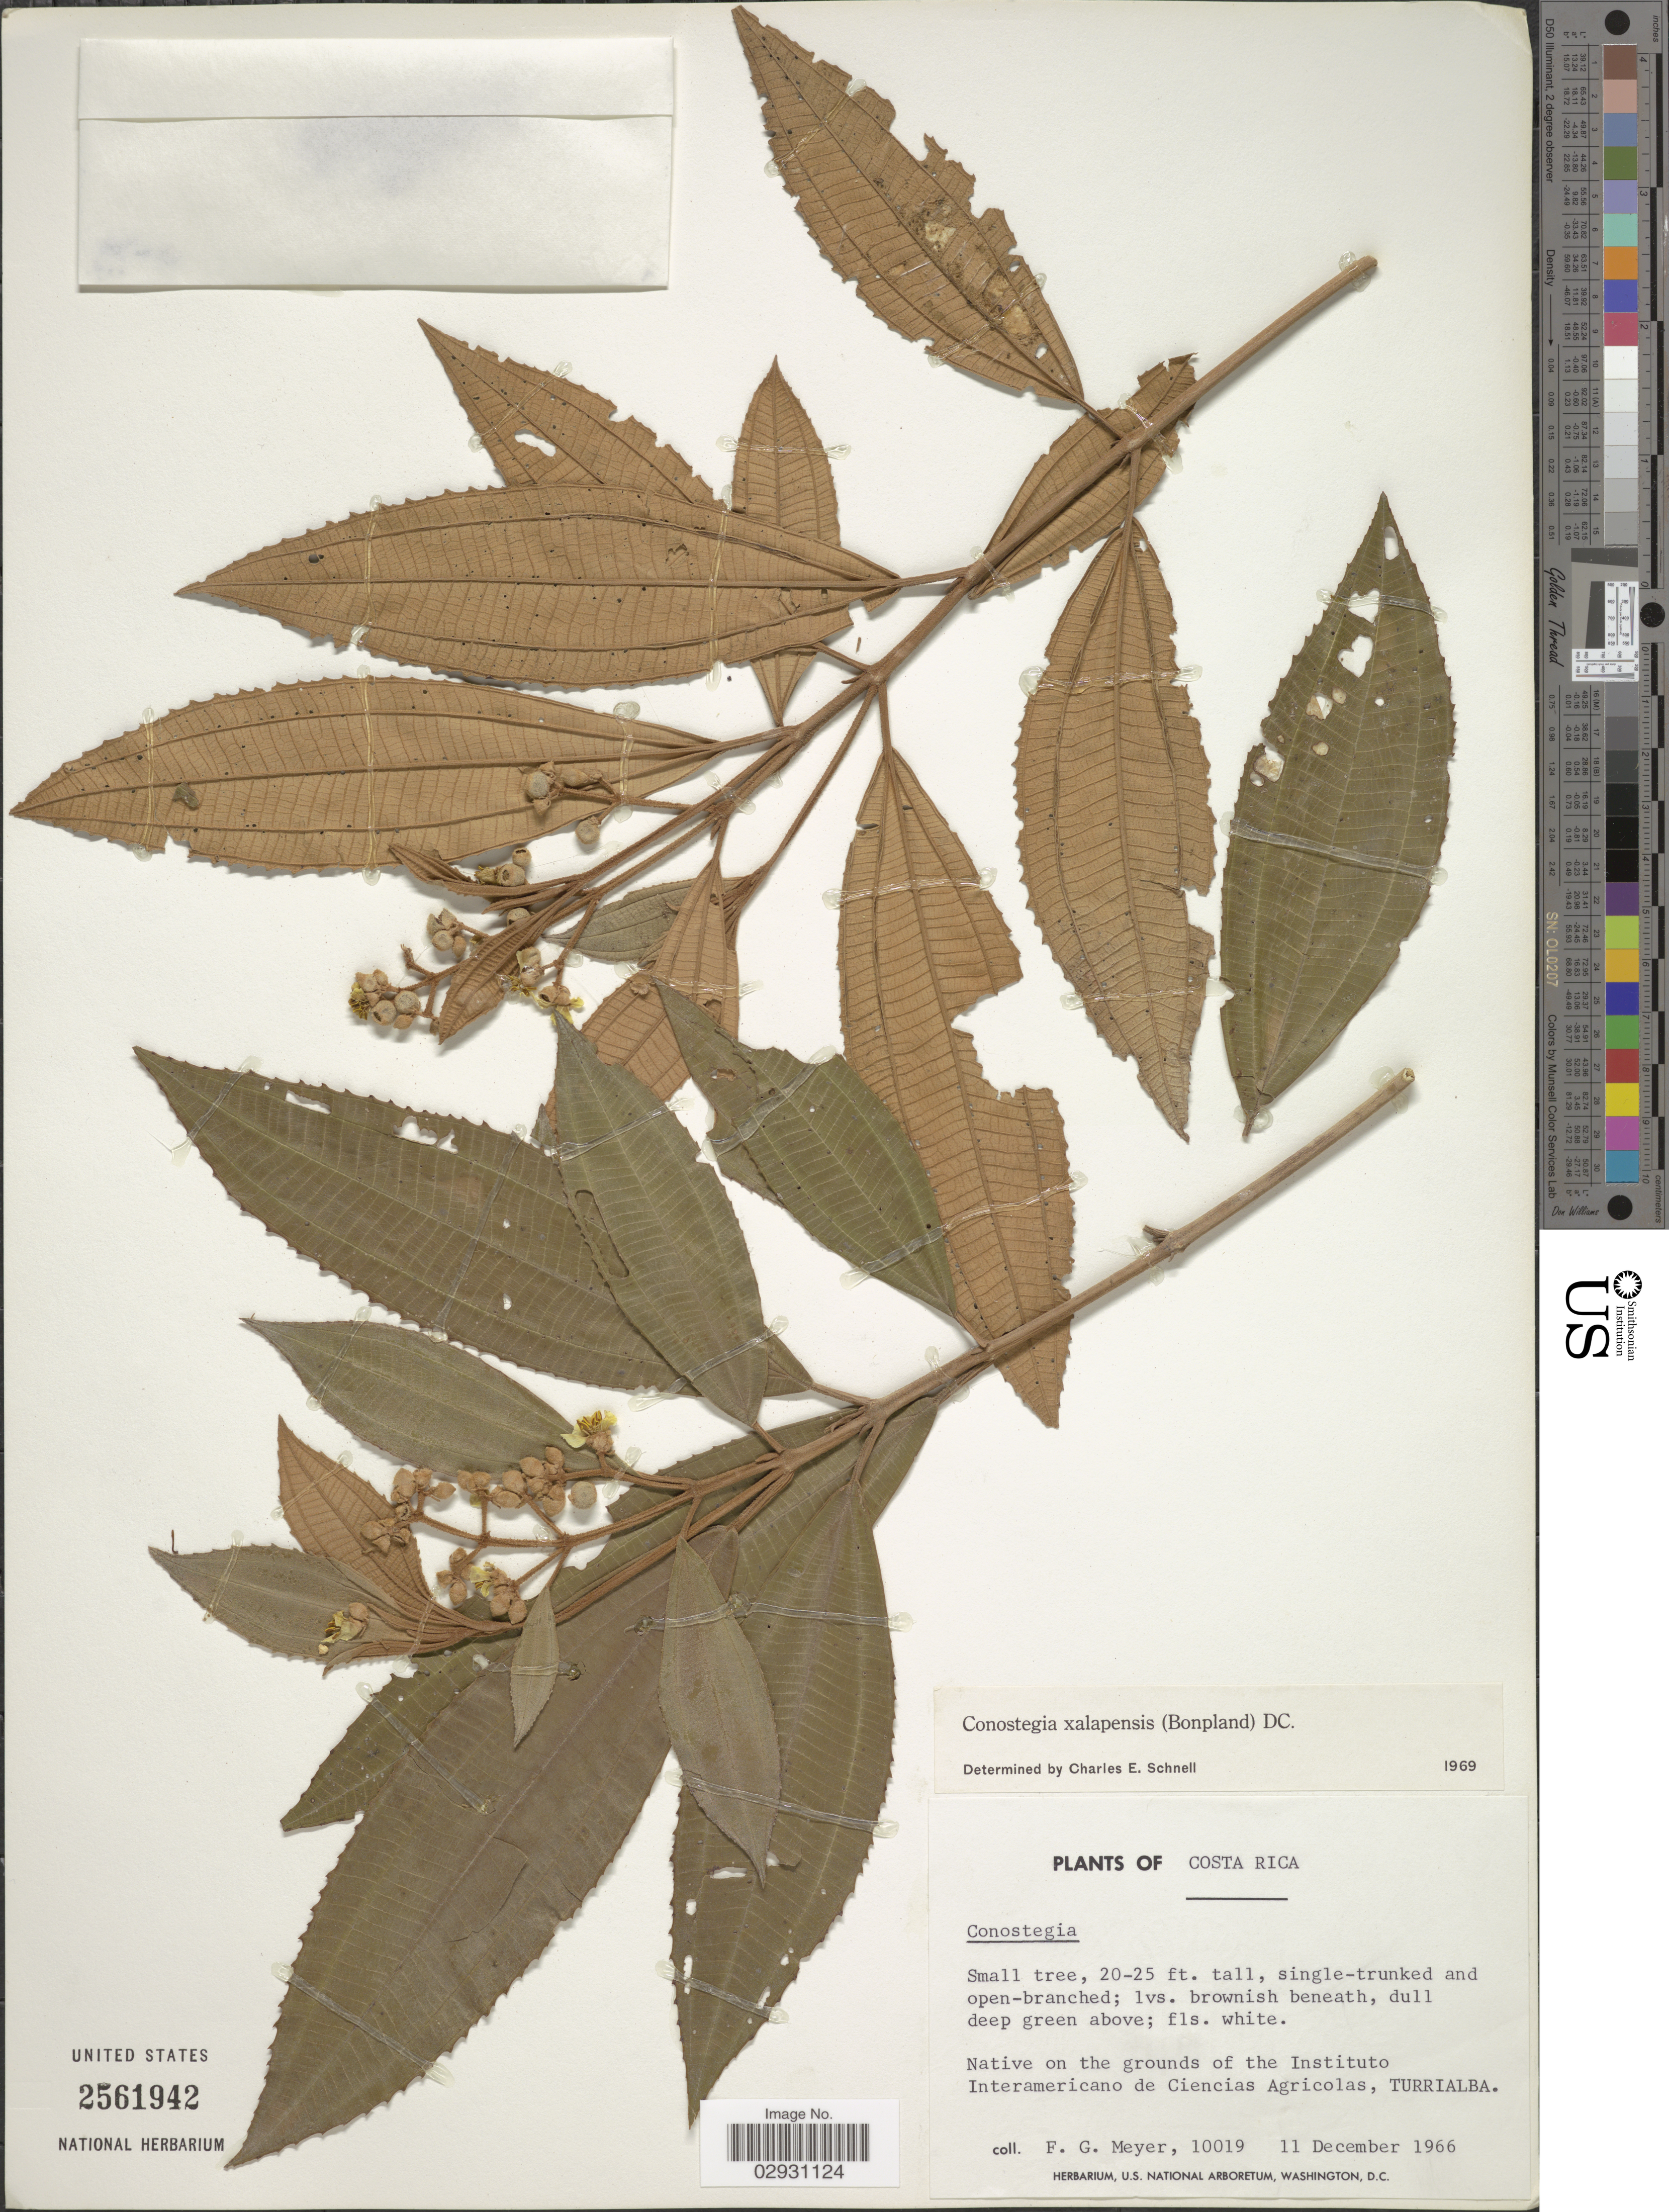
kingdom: Plantae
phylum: Tracheophyta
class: Magnoliopsida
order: Myrtales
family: Melastomataceae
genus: Conostegia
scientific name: Conostegia quadrangularis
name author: Schltdl. ex Steud.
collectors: F. G. Meyer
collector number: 10019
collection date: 1966-12-11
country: Costa Rica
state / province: Cartago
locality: Native on the grounds of the Instituto Interamericano de Ciencias Agricolas, Turrialba.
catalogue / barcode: US 2561942